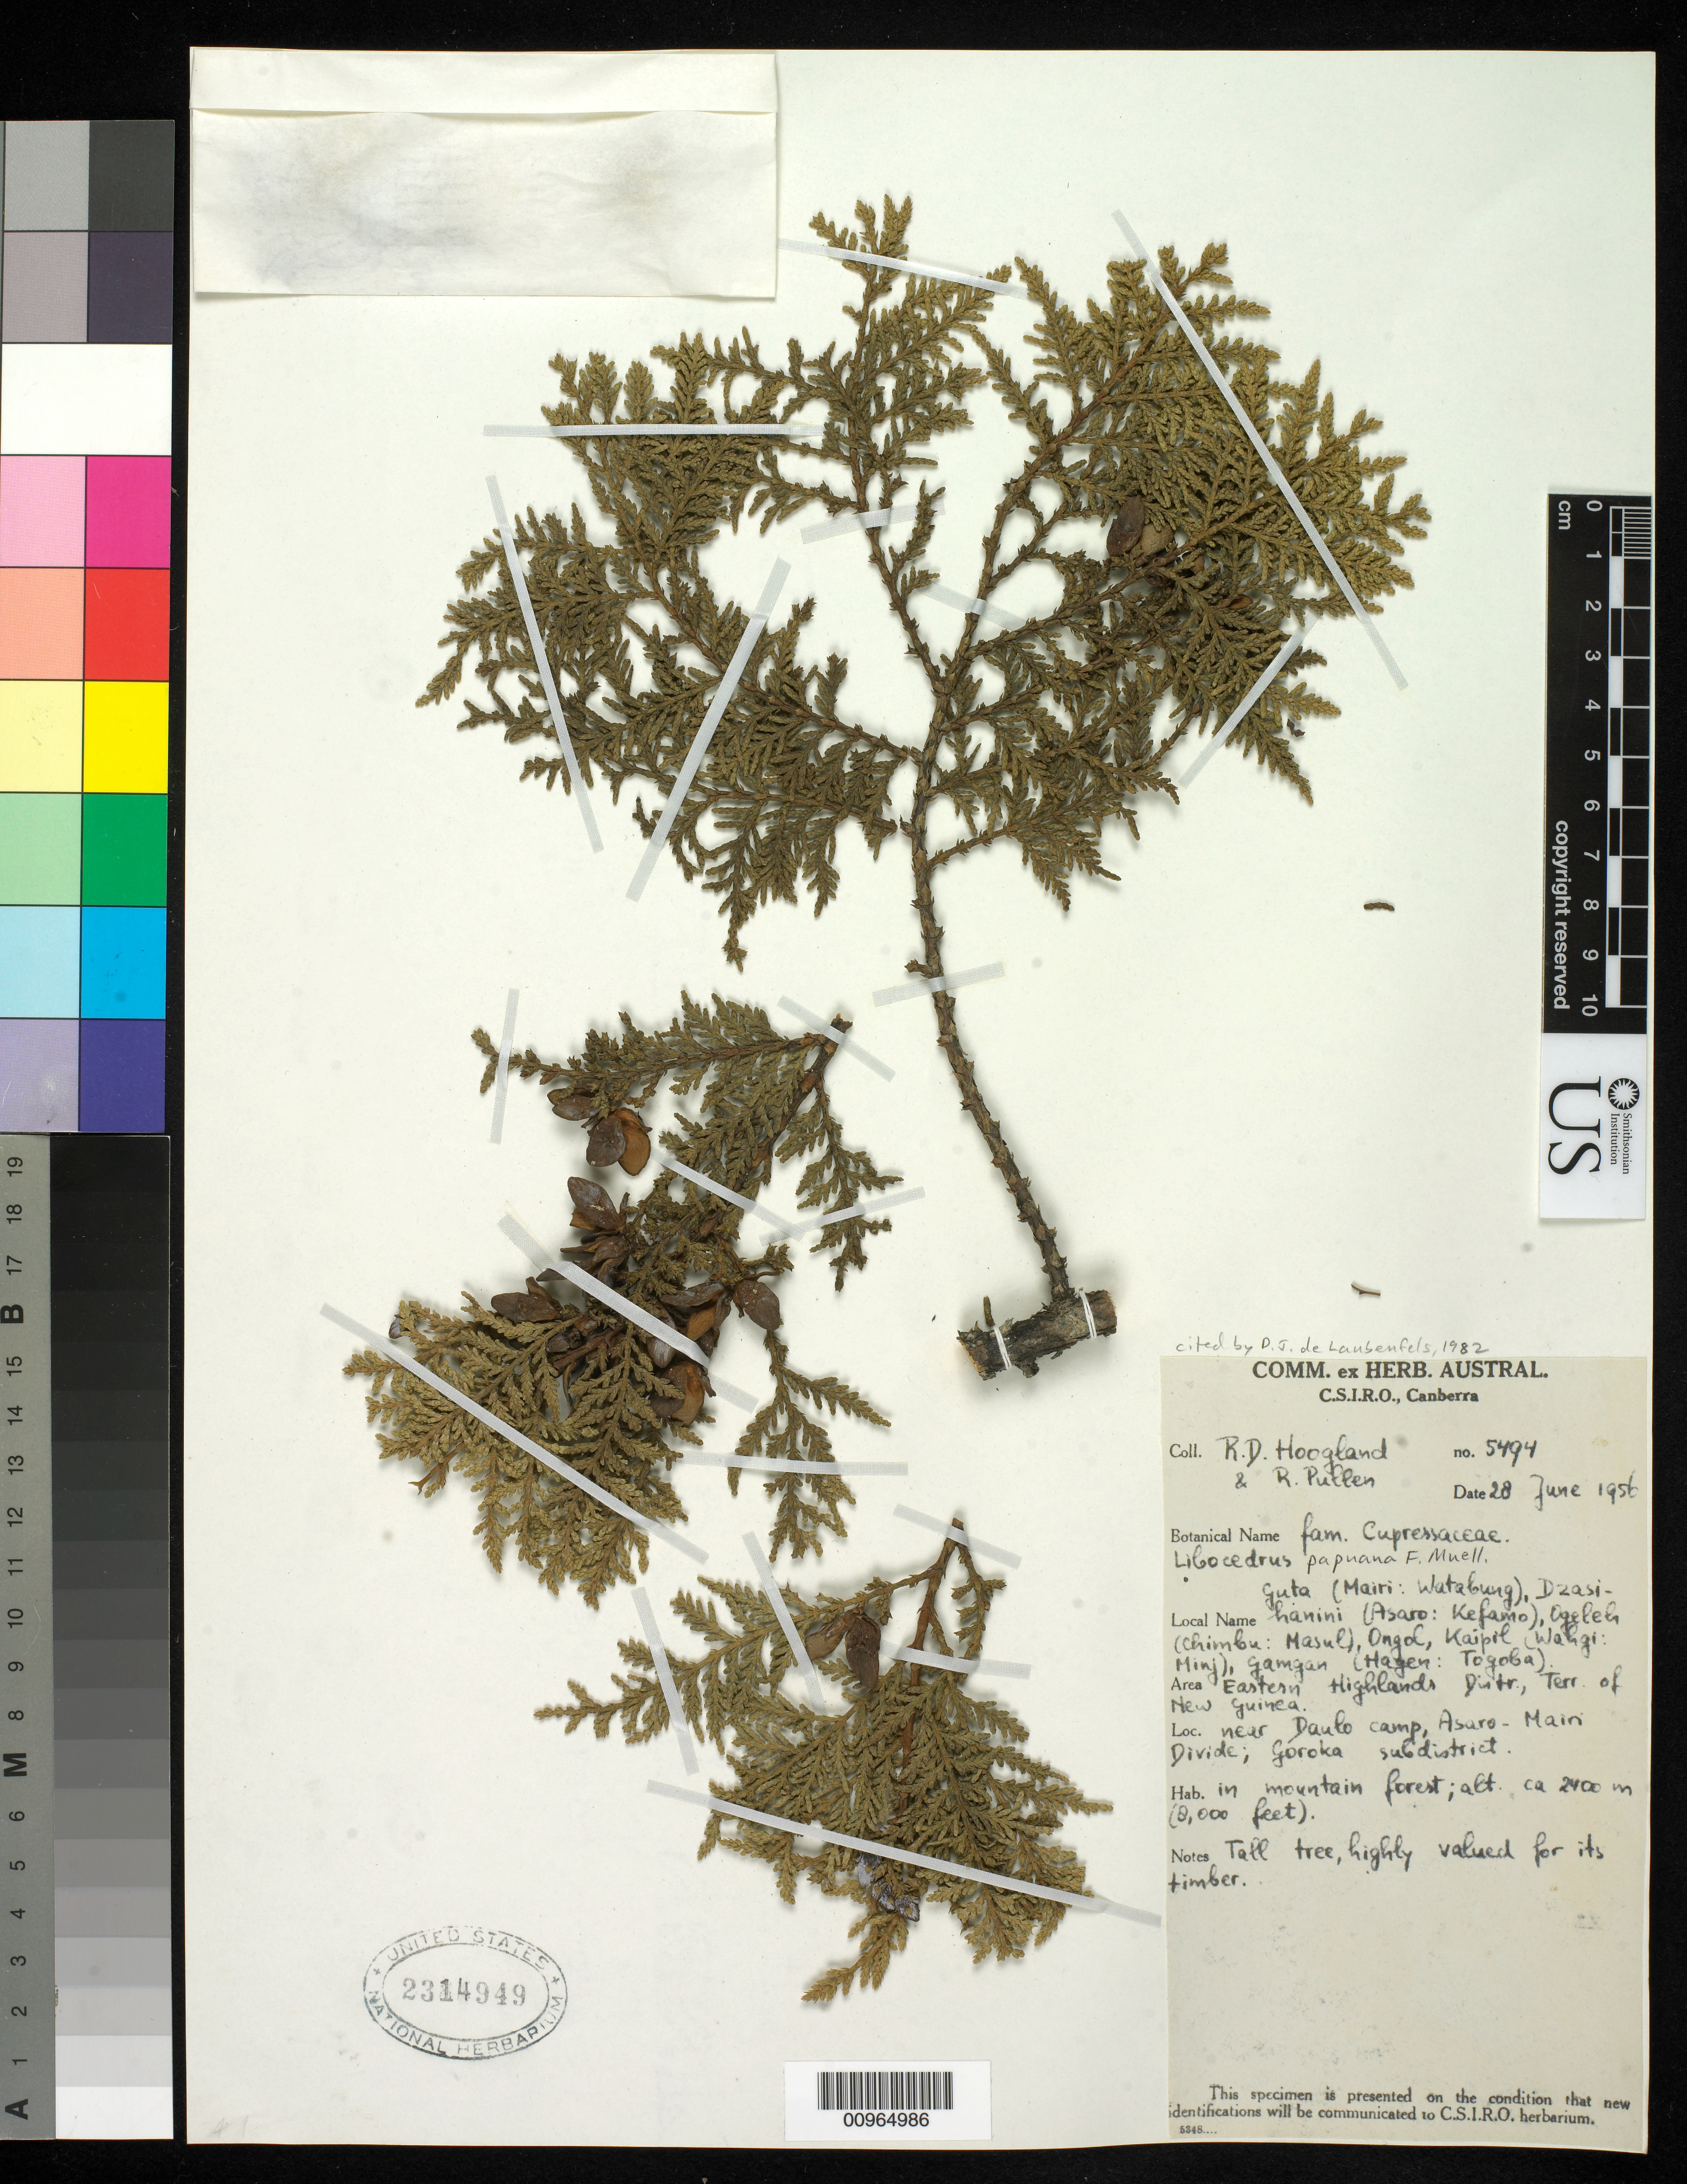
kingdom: Plantae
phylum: Tracheophyta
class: Pinopsida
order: Pinales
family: Cupressaceae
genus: Libocedrus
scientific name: Libocedrus papuana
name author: F. Muell.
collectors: R. D. Hoogland & R. Pullen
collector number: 5494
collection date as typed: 28 Jun 1956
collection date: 1956-06-28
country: Papua New Guinea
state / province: Eastern Highlands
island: New Guinea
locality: Near Daulo camp, Asaro-Main Divide; Goroka subdistrict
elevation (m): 2400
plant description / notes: Additional common names: Ongol; (Minj (Waghi language)), Kaipol; (Minj (Waghi language)), Gamgan (Togoba (Hagen language).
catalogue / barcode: US 2314949